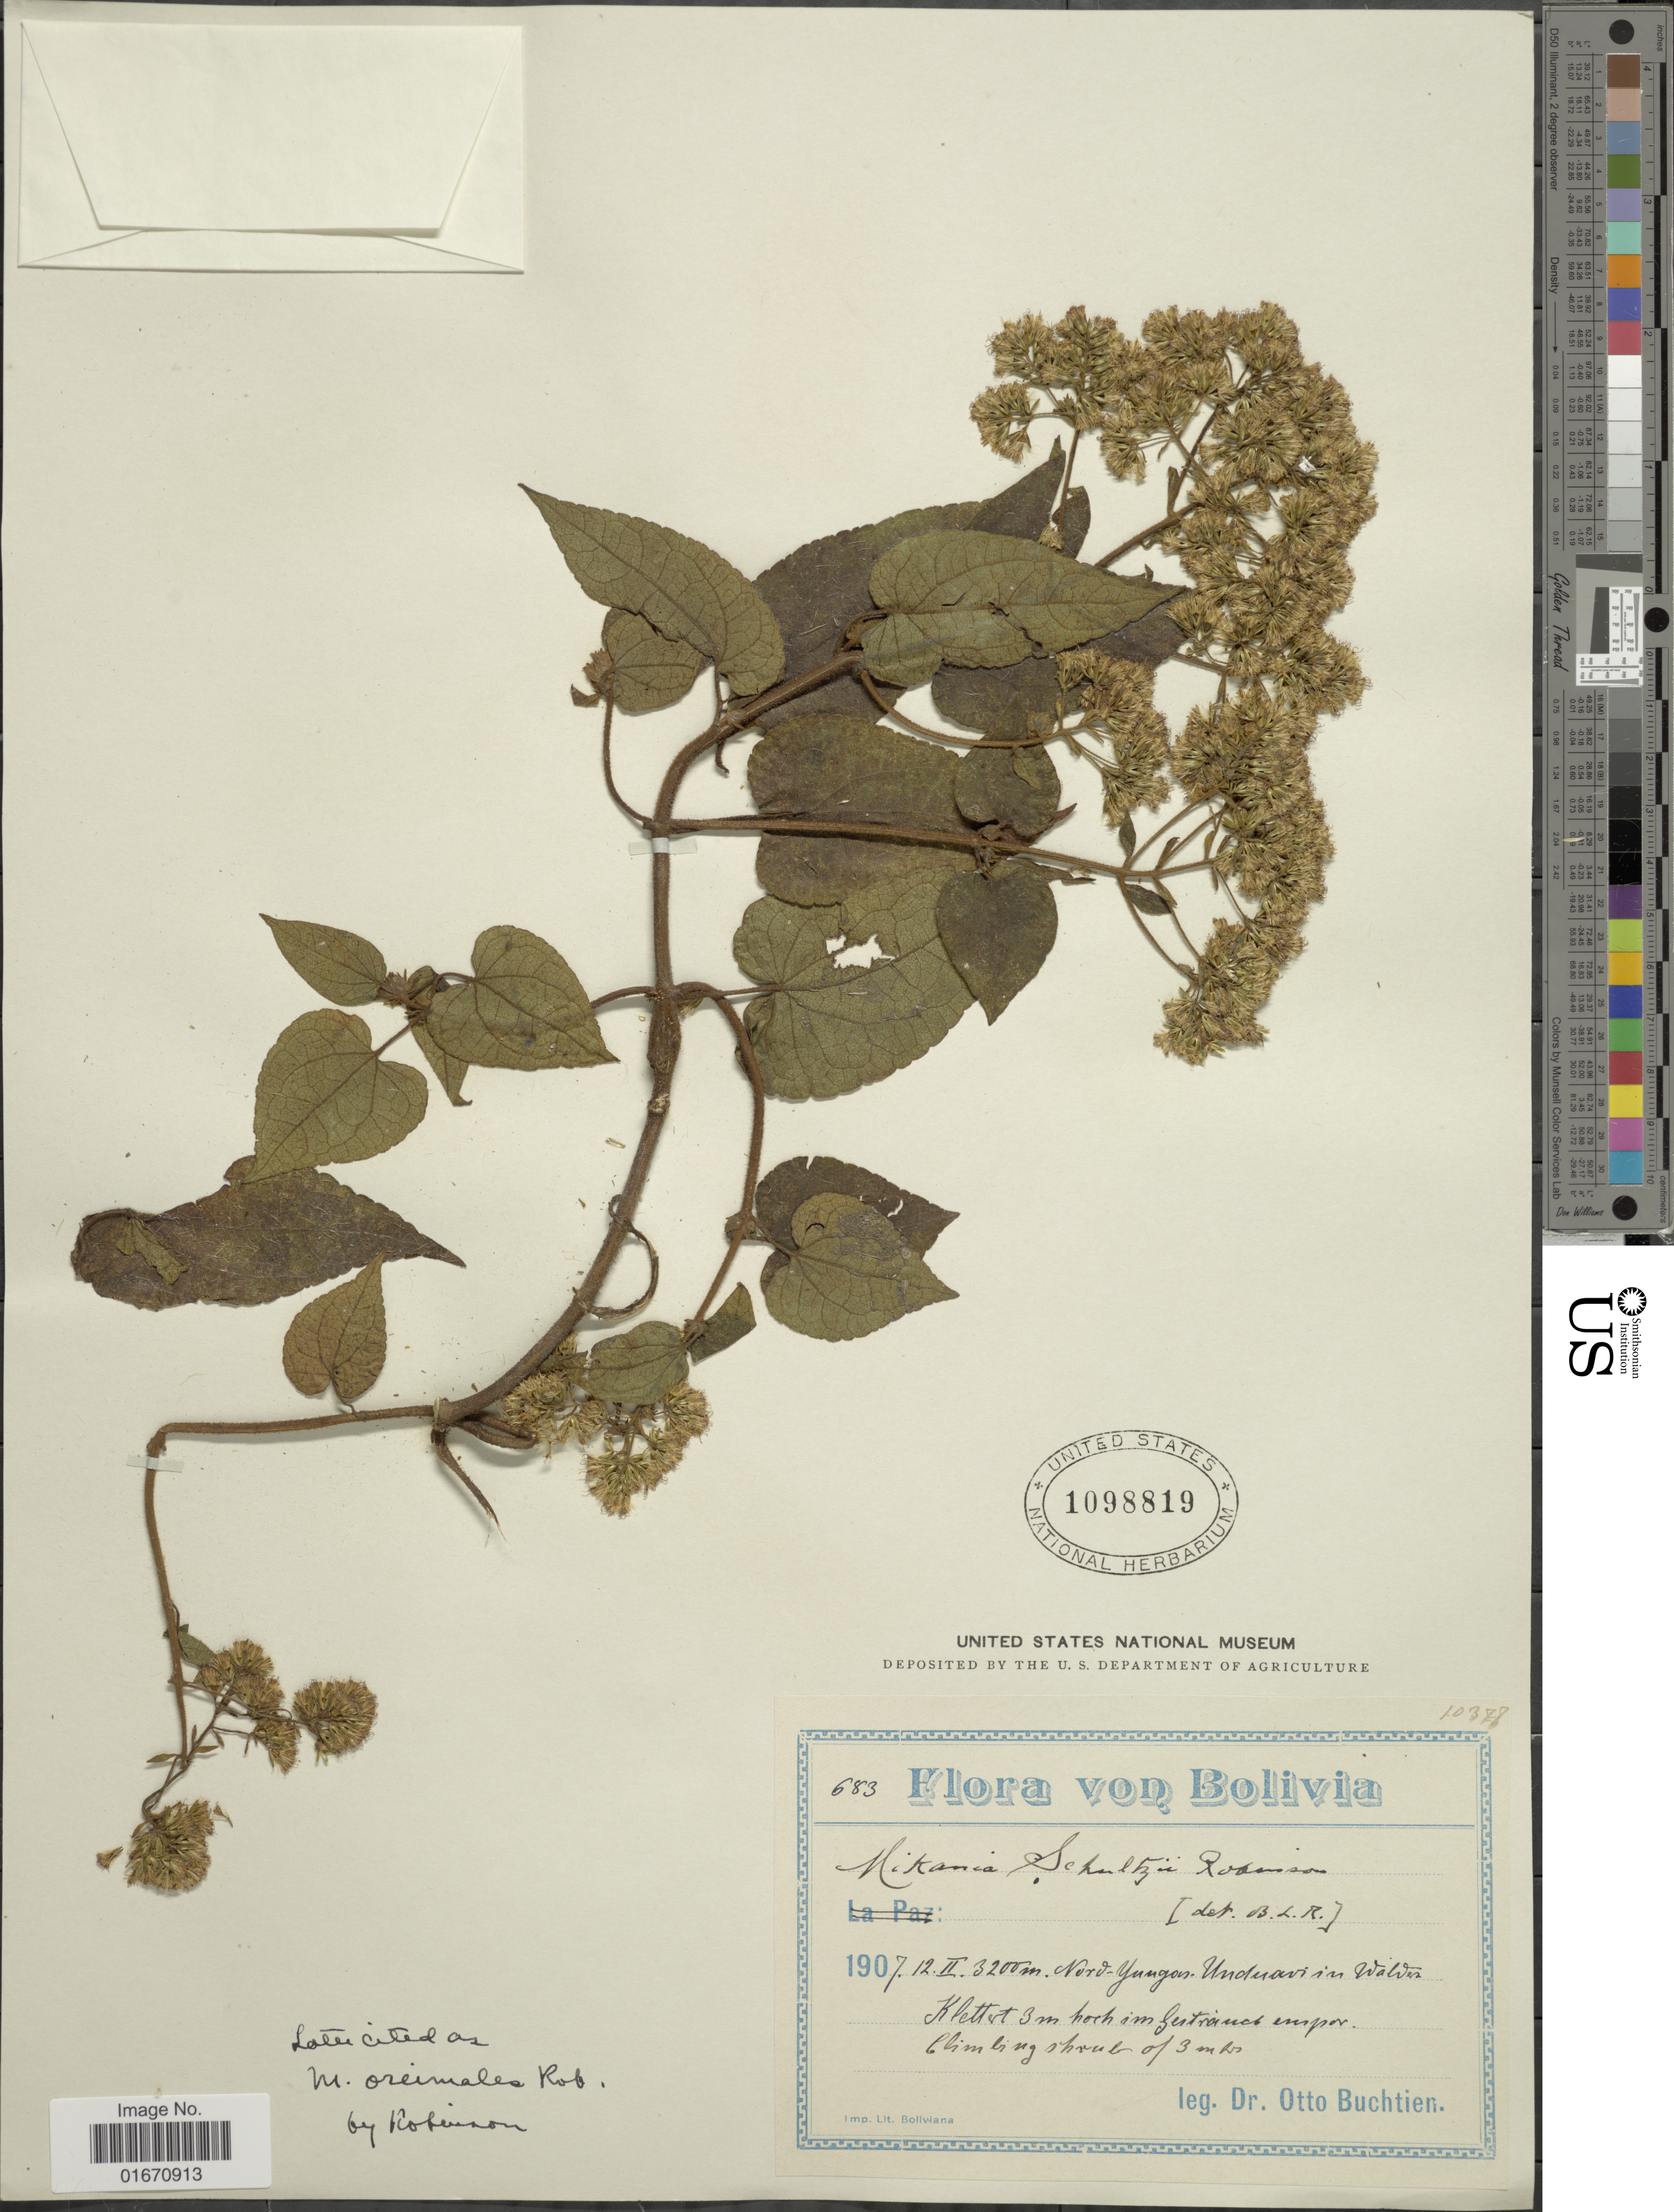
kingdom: Plantae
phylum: Tracheophyta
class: Magnoliopsida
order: Asterales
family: Asteraceae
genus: Mikania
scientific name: Mikania oreimeles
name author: B.L. Rob.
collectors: O. Buchtien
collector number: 683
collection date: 1907-02-12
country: Bolivia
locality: Nord-Yungas, Unduavi in waldes Klettert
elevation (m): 3200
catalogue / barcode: US 1098819